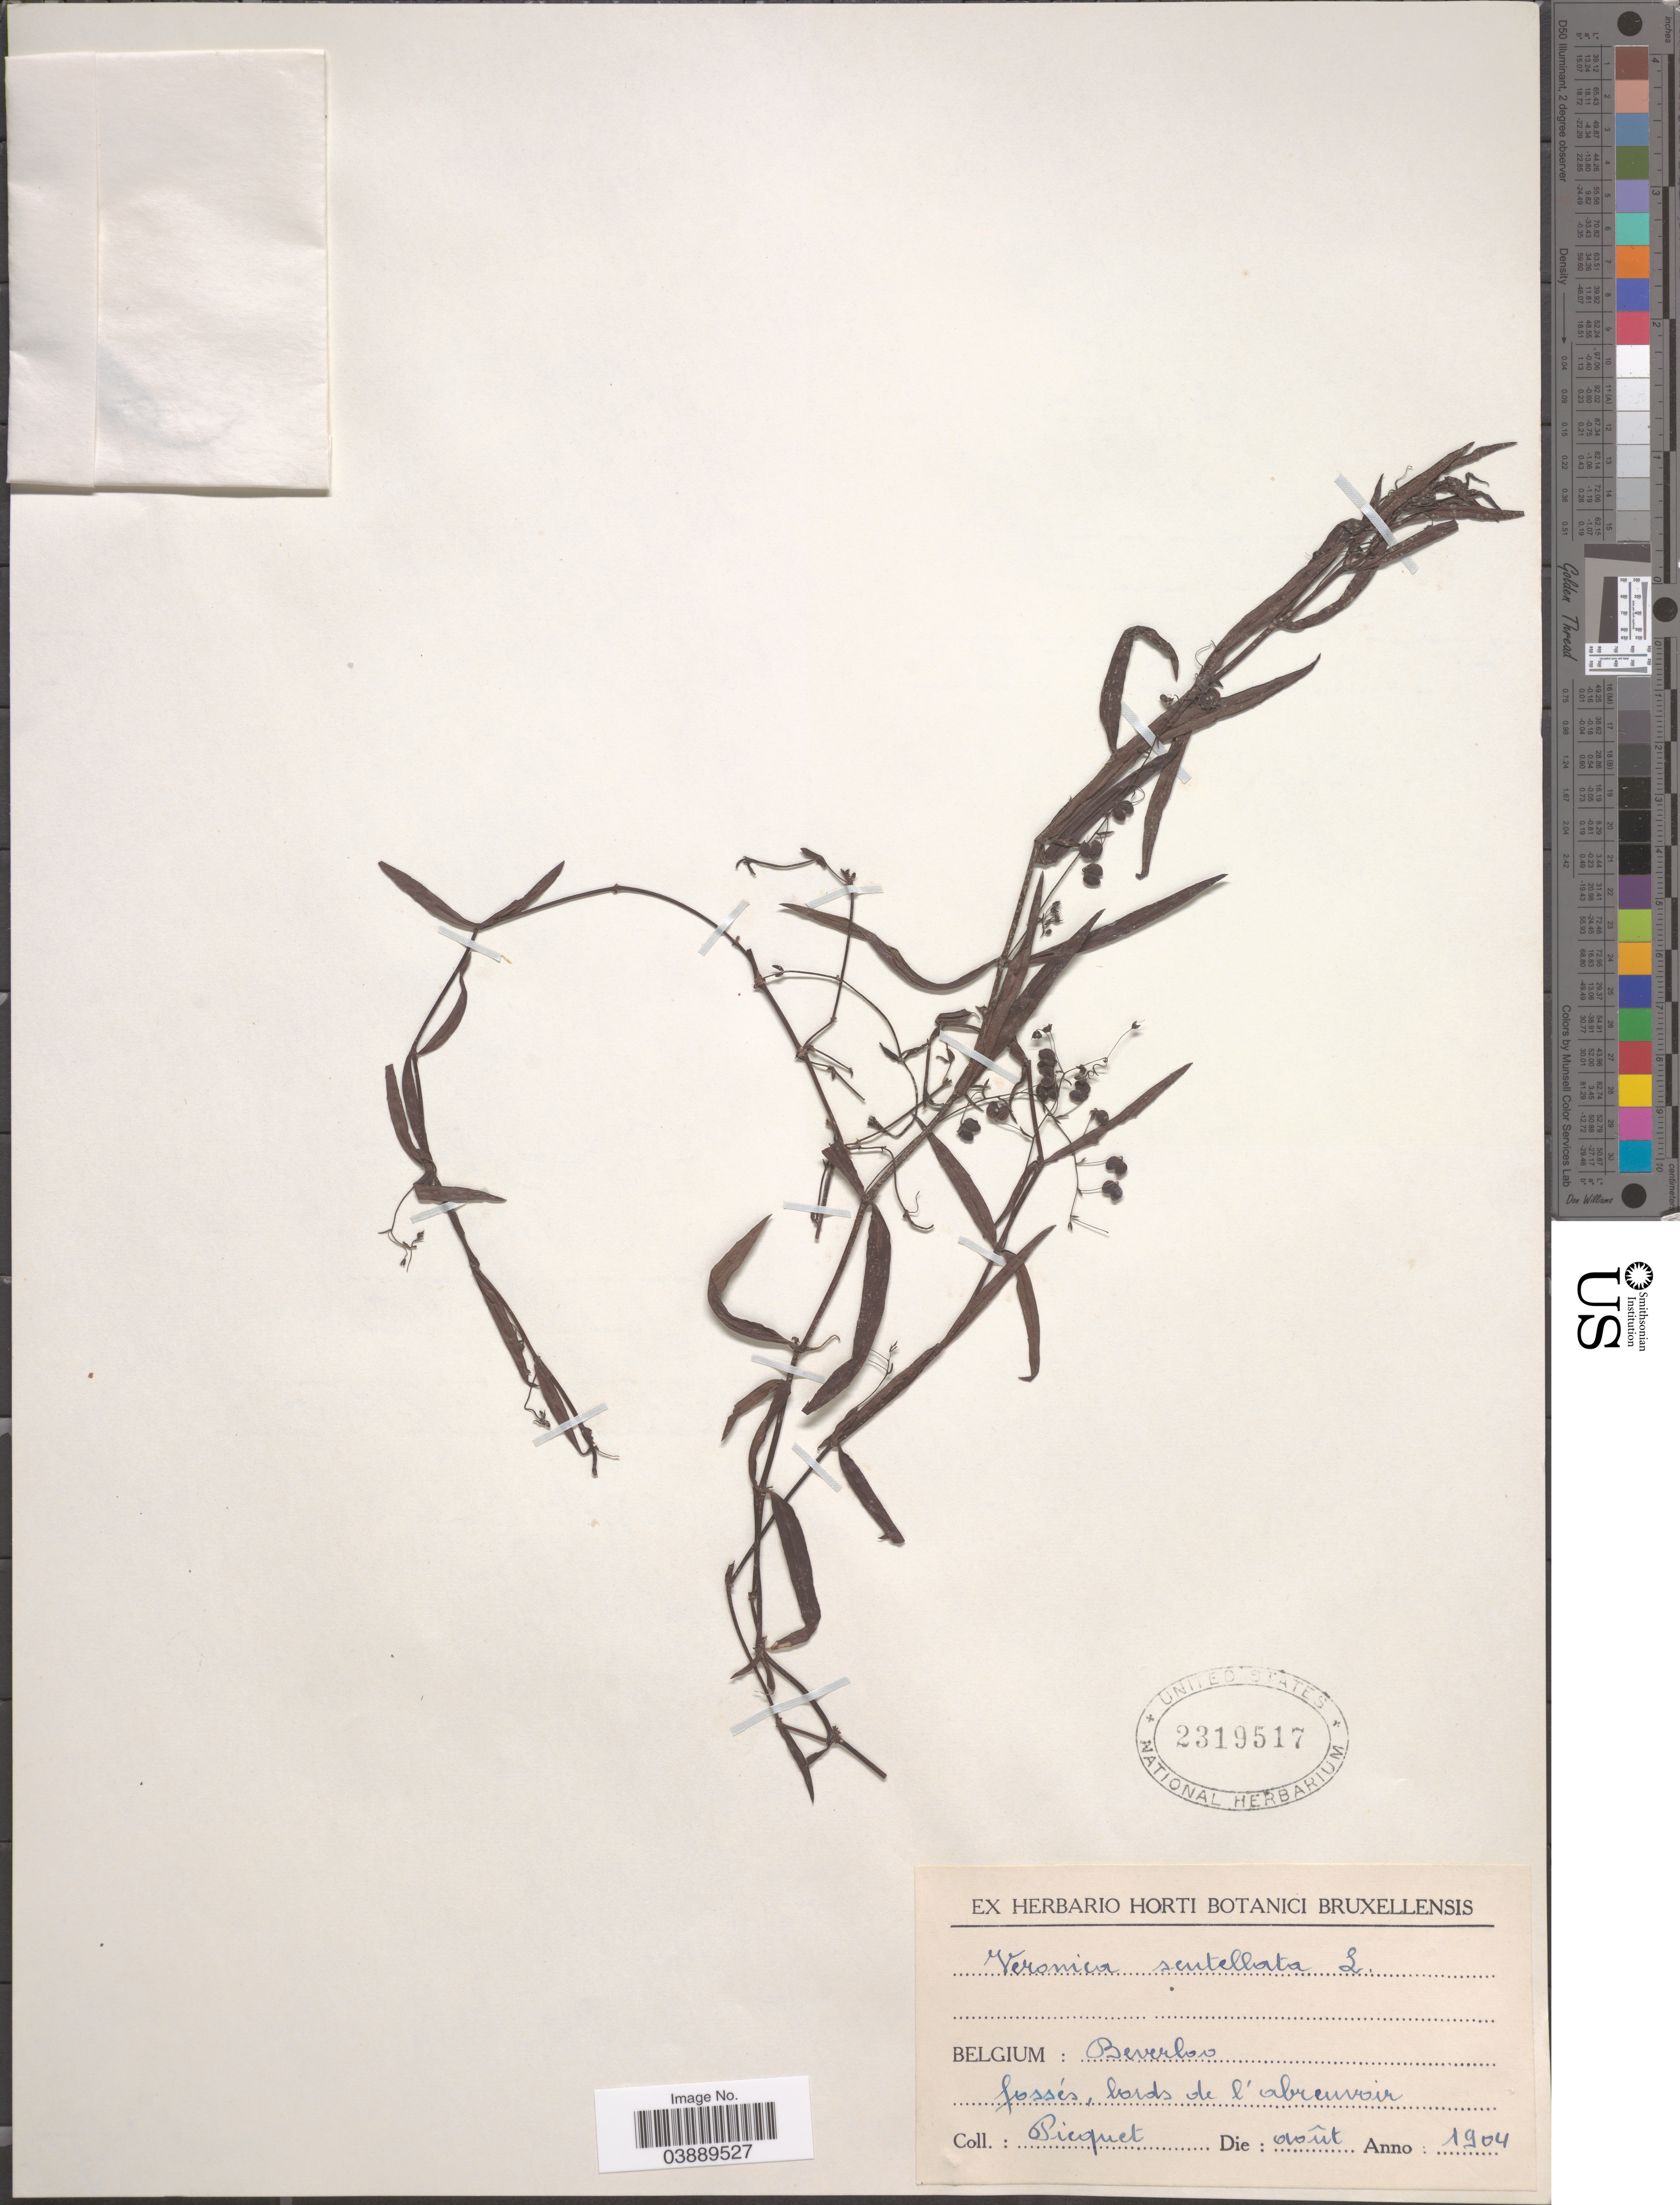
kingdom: Plantae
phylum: Tracheophyta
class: Magnoliopsida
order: Lamiales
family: Plantaginaceae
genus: Veronica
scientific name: Veronica scutellata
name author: L.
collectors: Picquet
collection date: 1904-08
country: Belgium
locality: Beverloo. Fossés, bords de l'abreuvoir.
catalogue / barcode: US 2319517